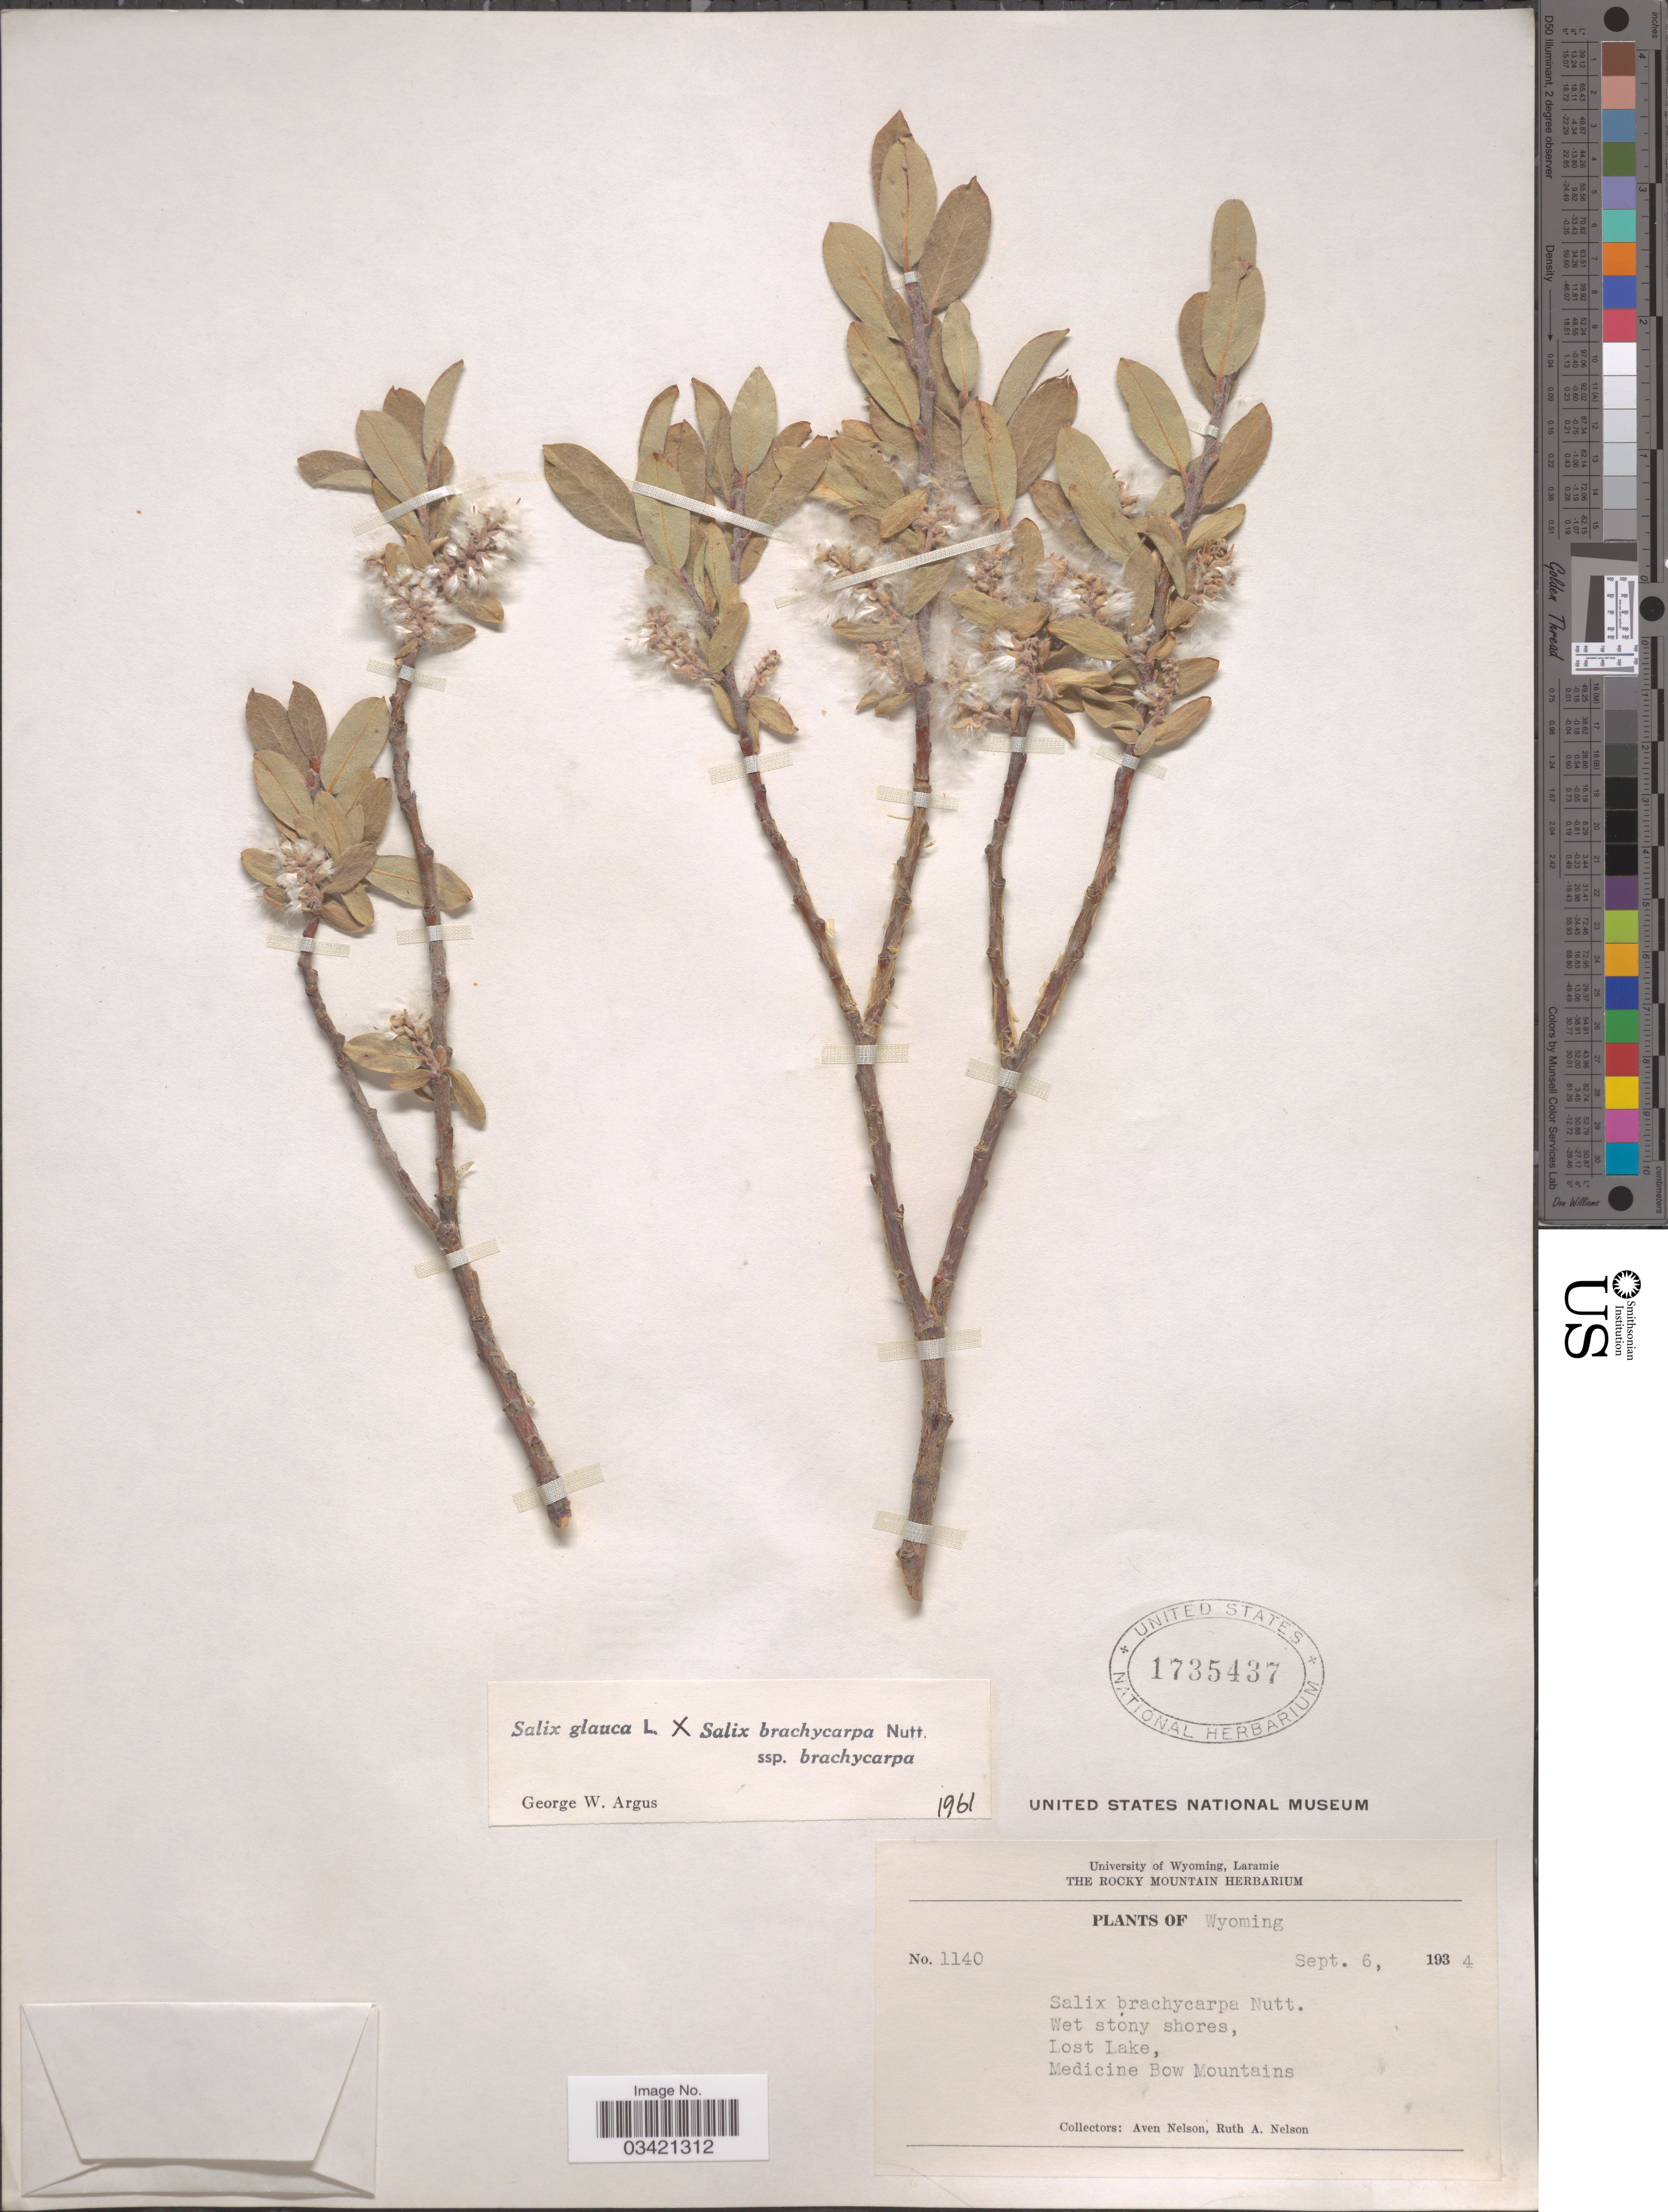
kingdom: Plantae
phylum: Tracheophyta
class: Magnoliopsida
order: Malpighiales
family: Salicaceae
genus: Salix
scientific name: Salix glauca x S. brachycarpa Nutt. subsp. brachycarpa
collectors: A. Nelson & R. A. Nelson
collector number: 1140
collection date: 1934-09-06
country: United States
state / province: Wyoming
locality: Lost Lake, Medicine Bow Mountains.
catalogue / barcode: US 1735437